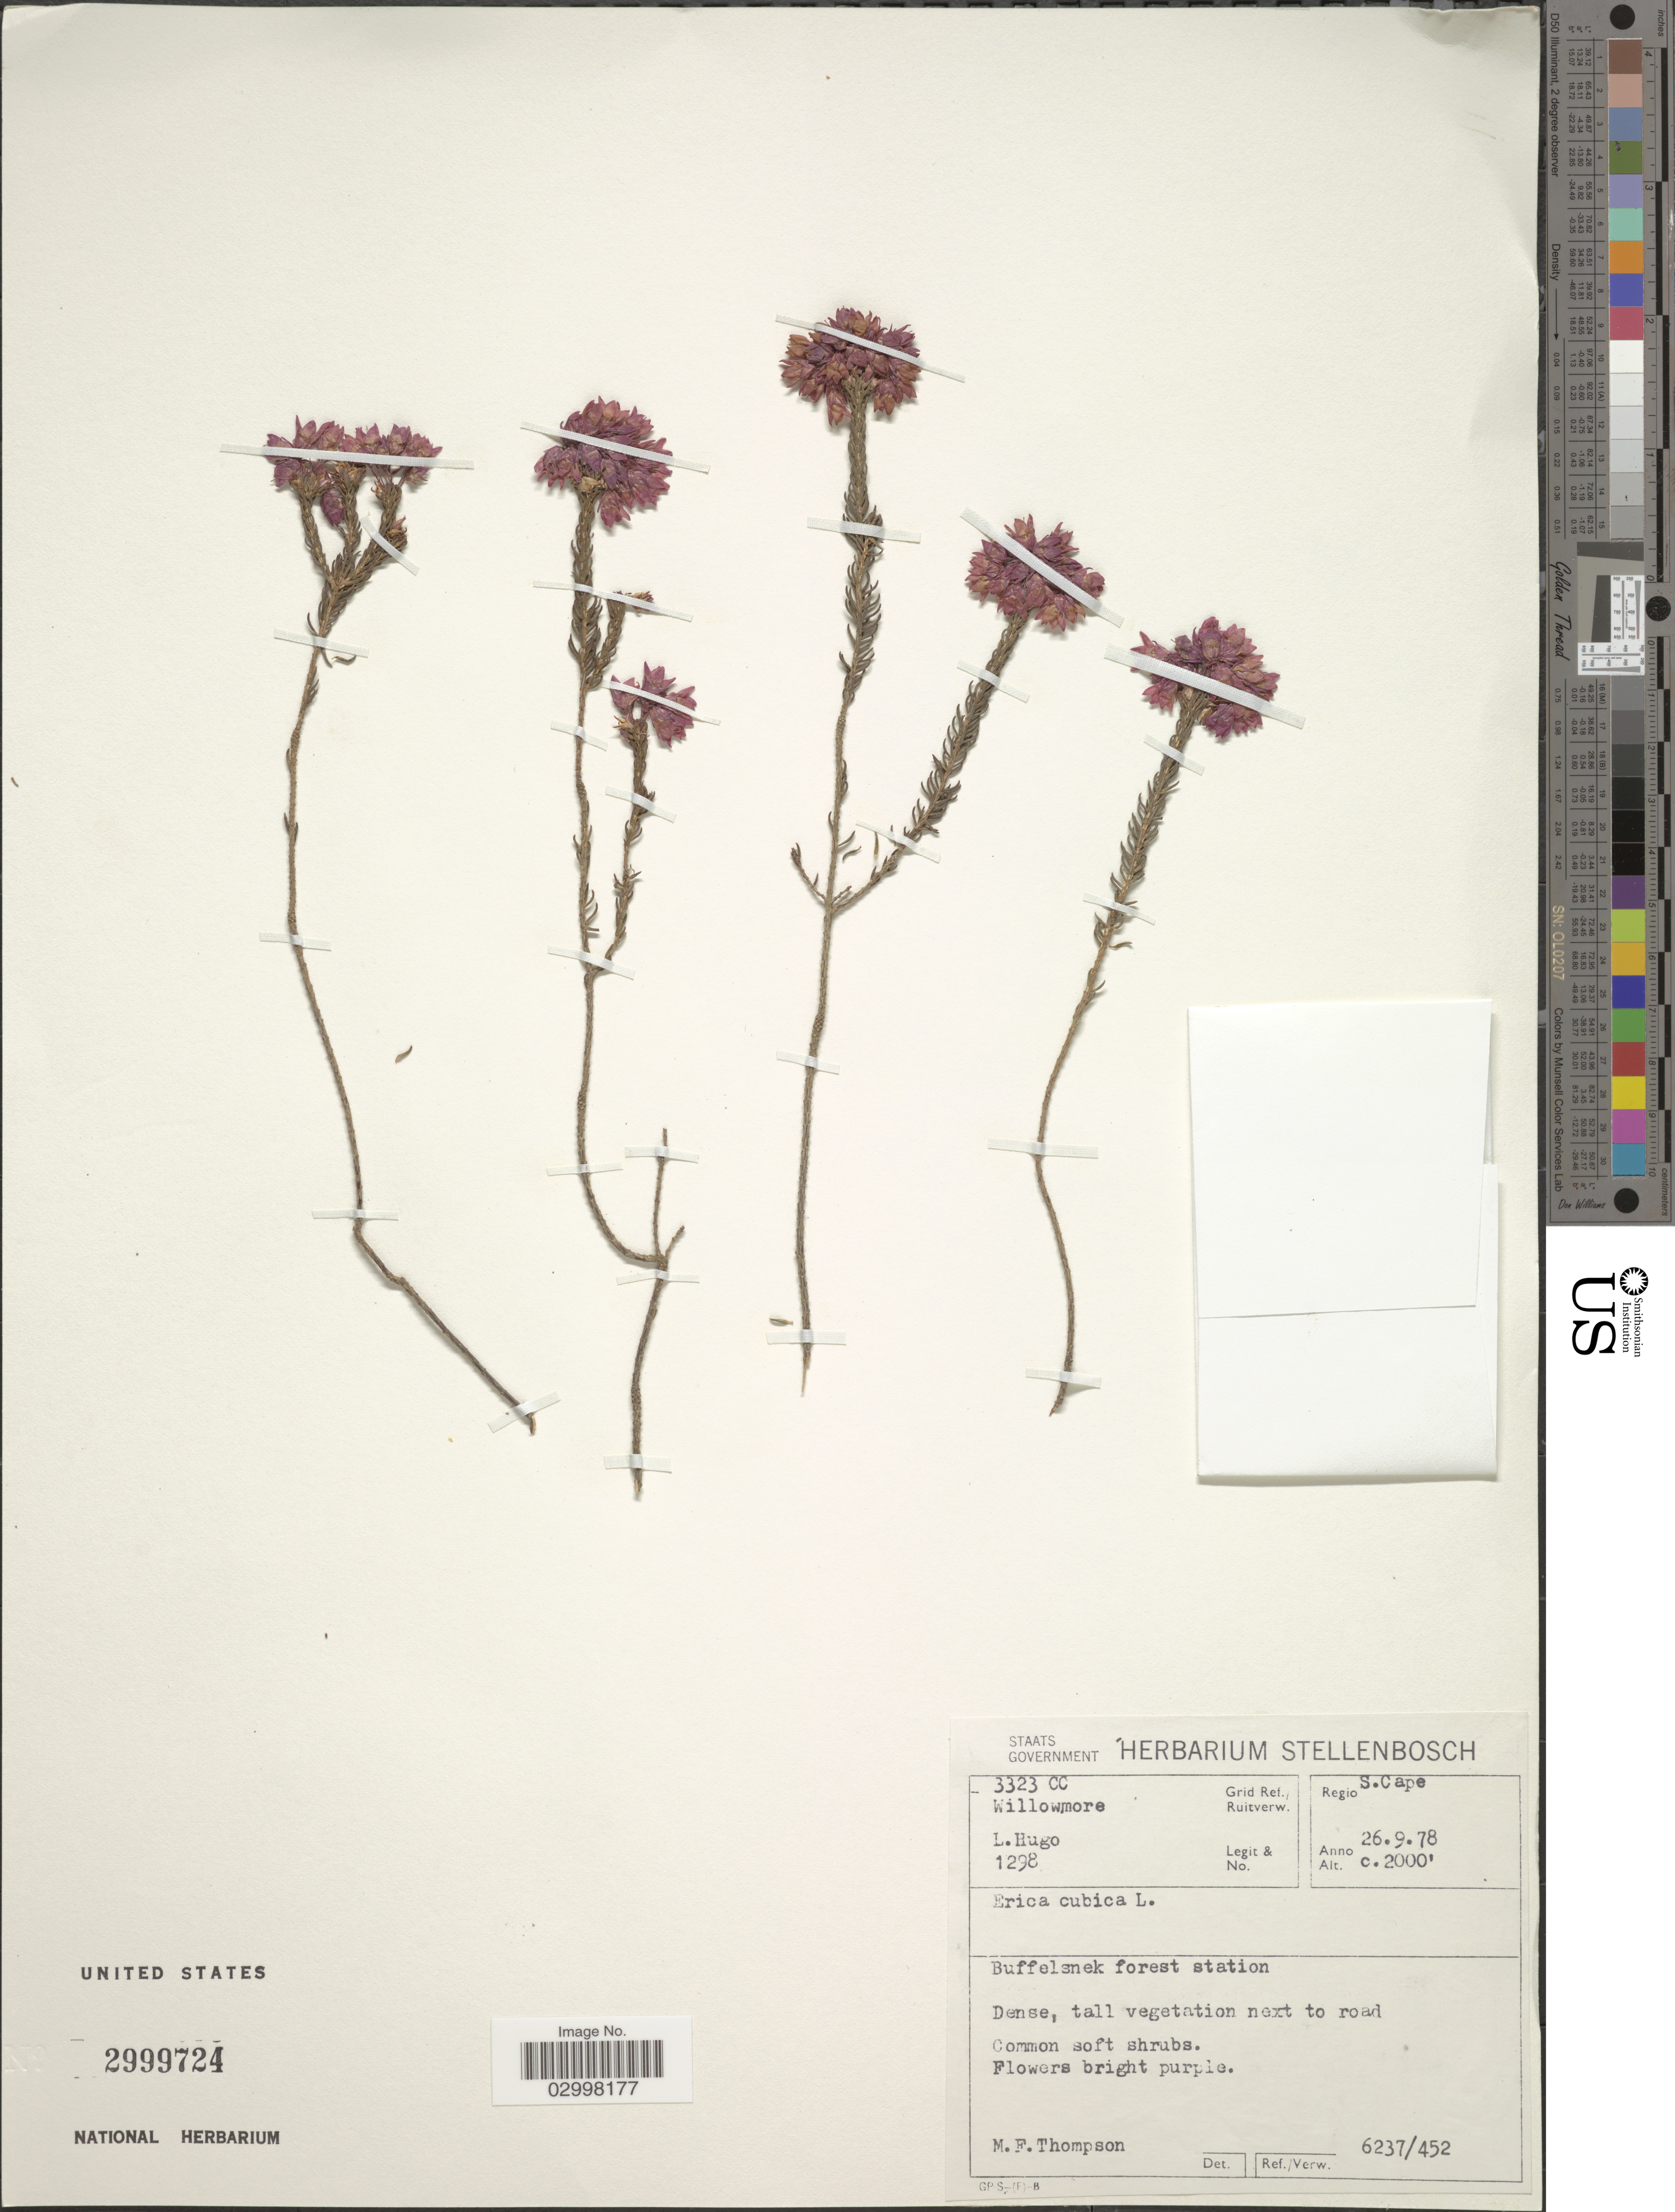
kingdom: Plantae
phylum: Tracheophyta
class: Magnoliopsida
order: Ericales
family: Ericaceae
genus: Erica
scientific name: Erica cubica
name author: L.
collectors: L. Hugo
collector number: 1298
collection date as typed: Transcribed d/m/y: 26/9/78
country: South Africa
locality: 3323 CC Willowmore Grid Ref./Ruitverw. Regio S. Cape. Buffelsnek forest station.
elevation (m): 610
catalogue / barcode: US 2999724